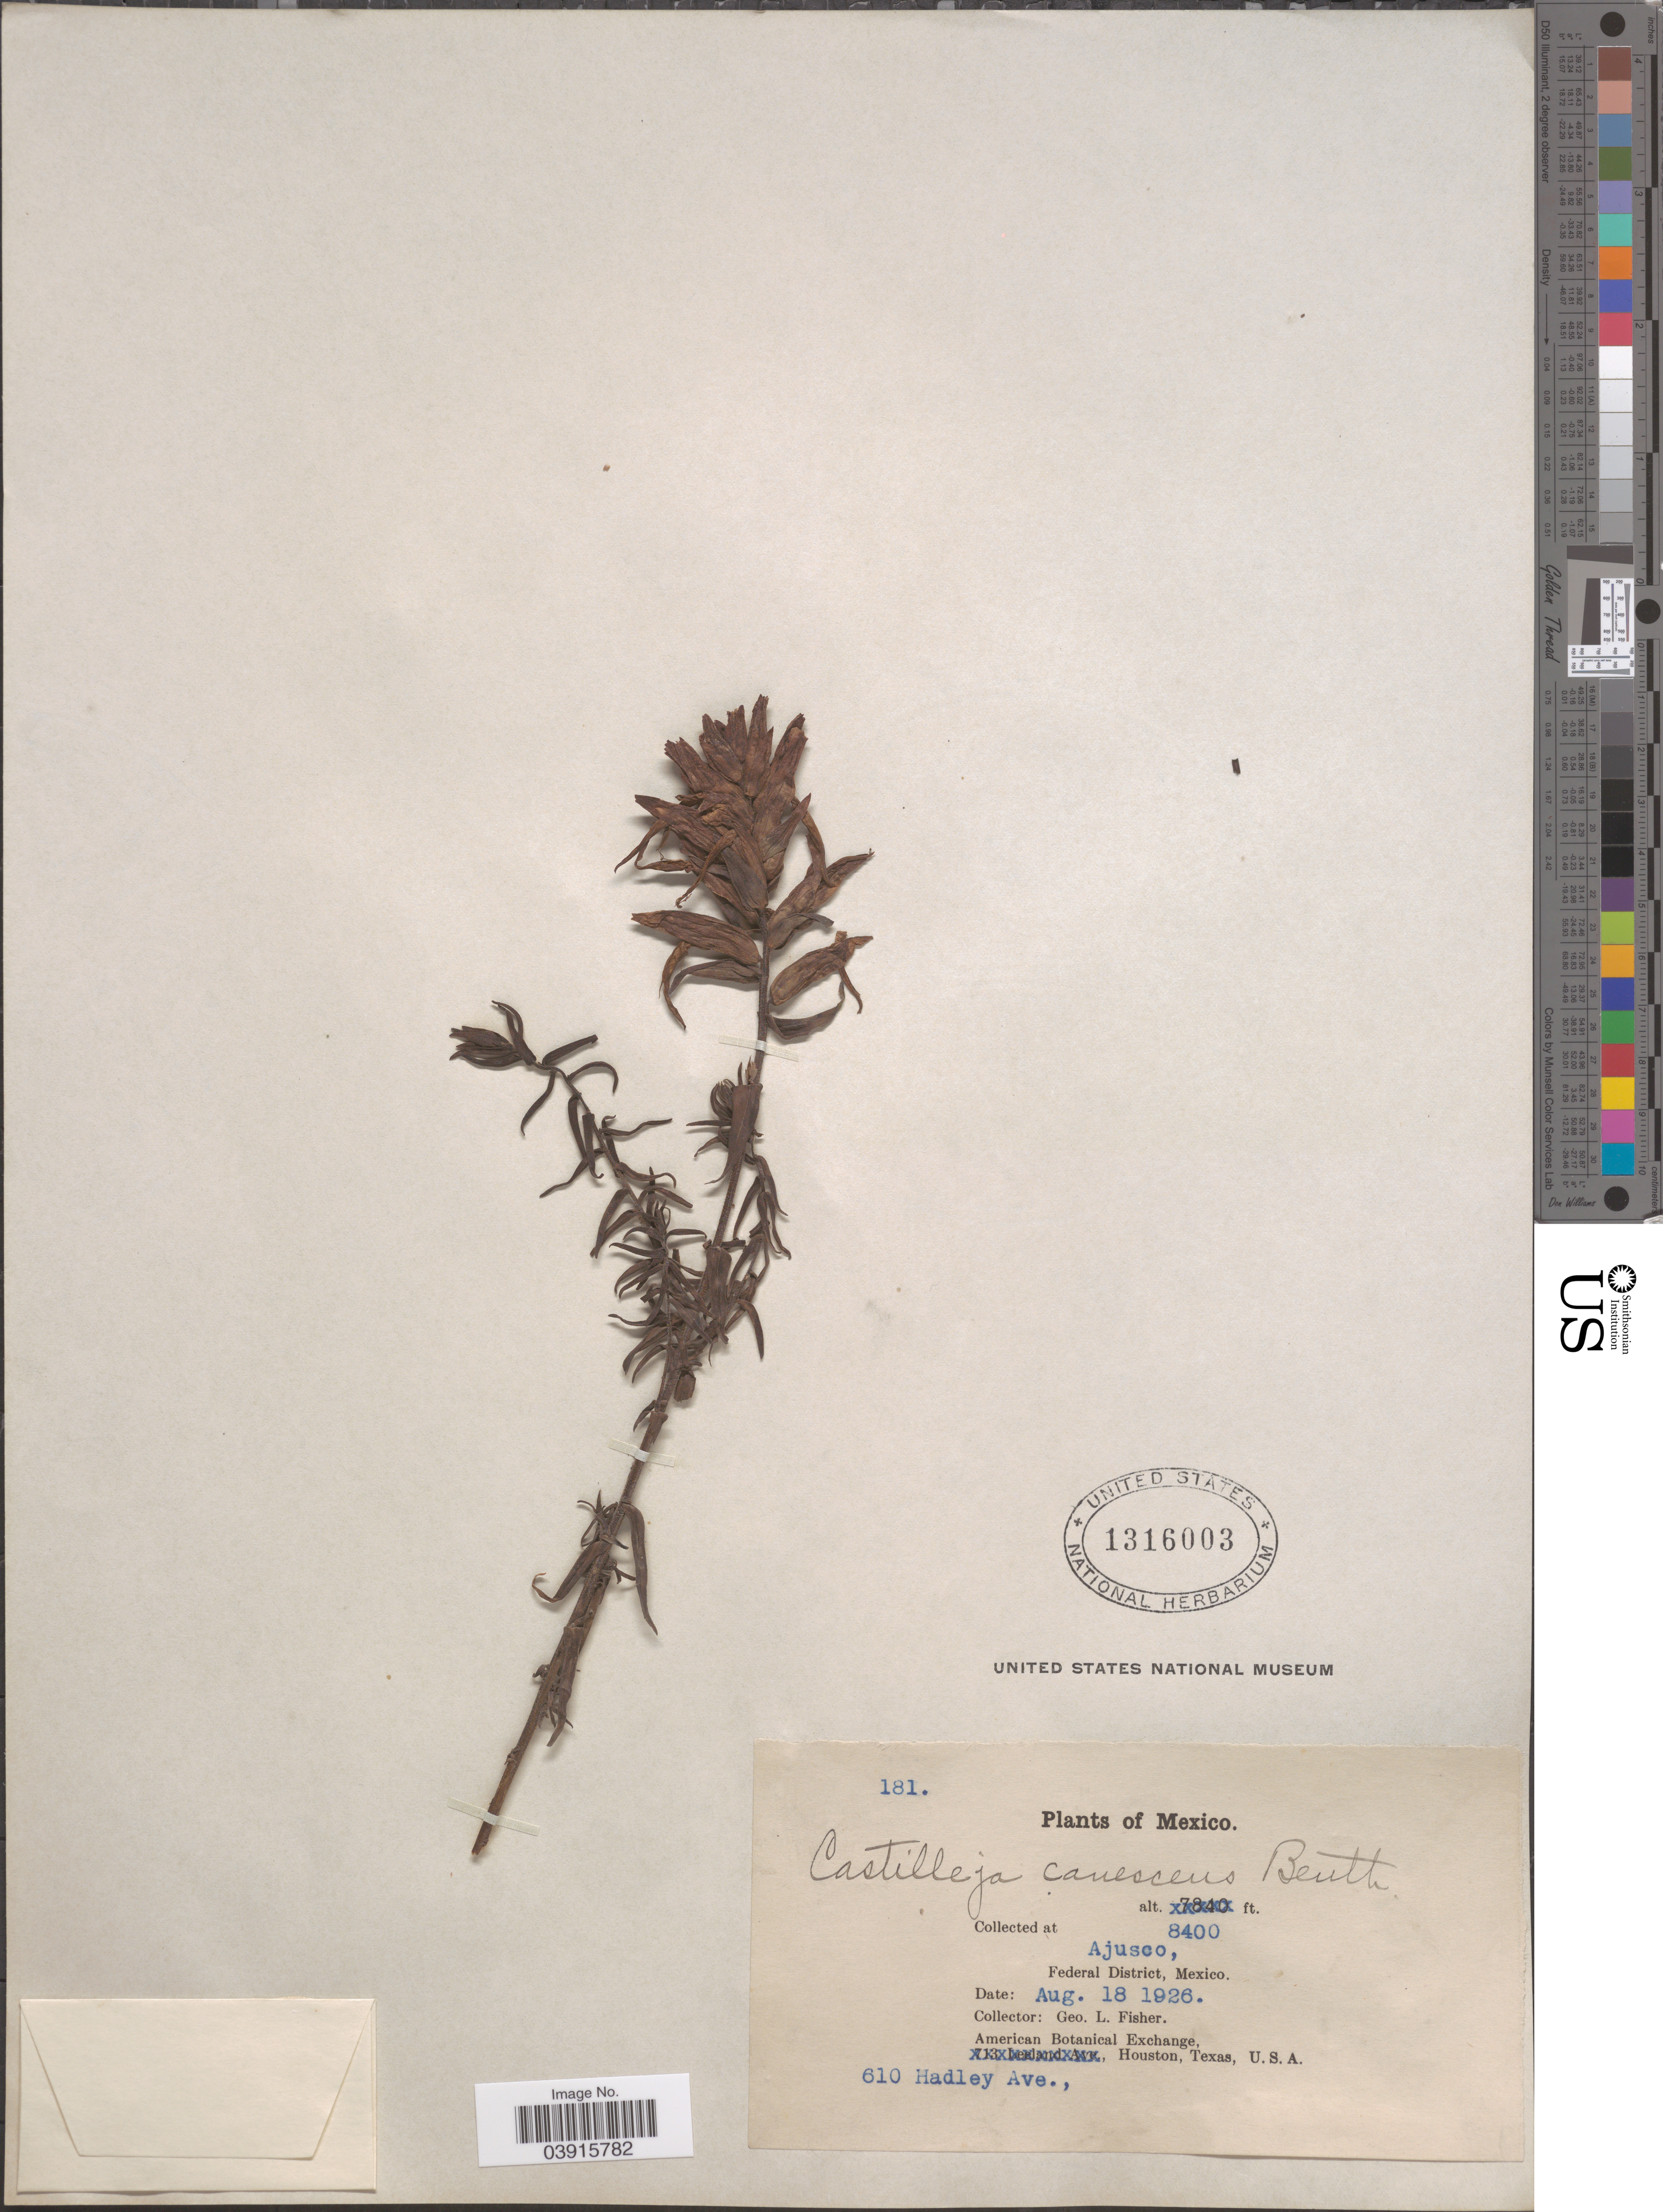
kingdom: Plantae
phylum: Tracheophyta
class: Magnoliopsida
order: Lamiales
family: Orobanchaceae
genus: Castilleja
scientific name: Castilleja tenuiflora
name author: Benth.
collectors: G. L. Fisher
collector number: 181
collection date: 1926-08-18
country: Mexico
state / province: Distrito Federal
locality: Ajusco. Federal District.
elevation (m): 2560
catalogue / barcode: US 1316003